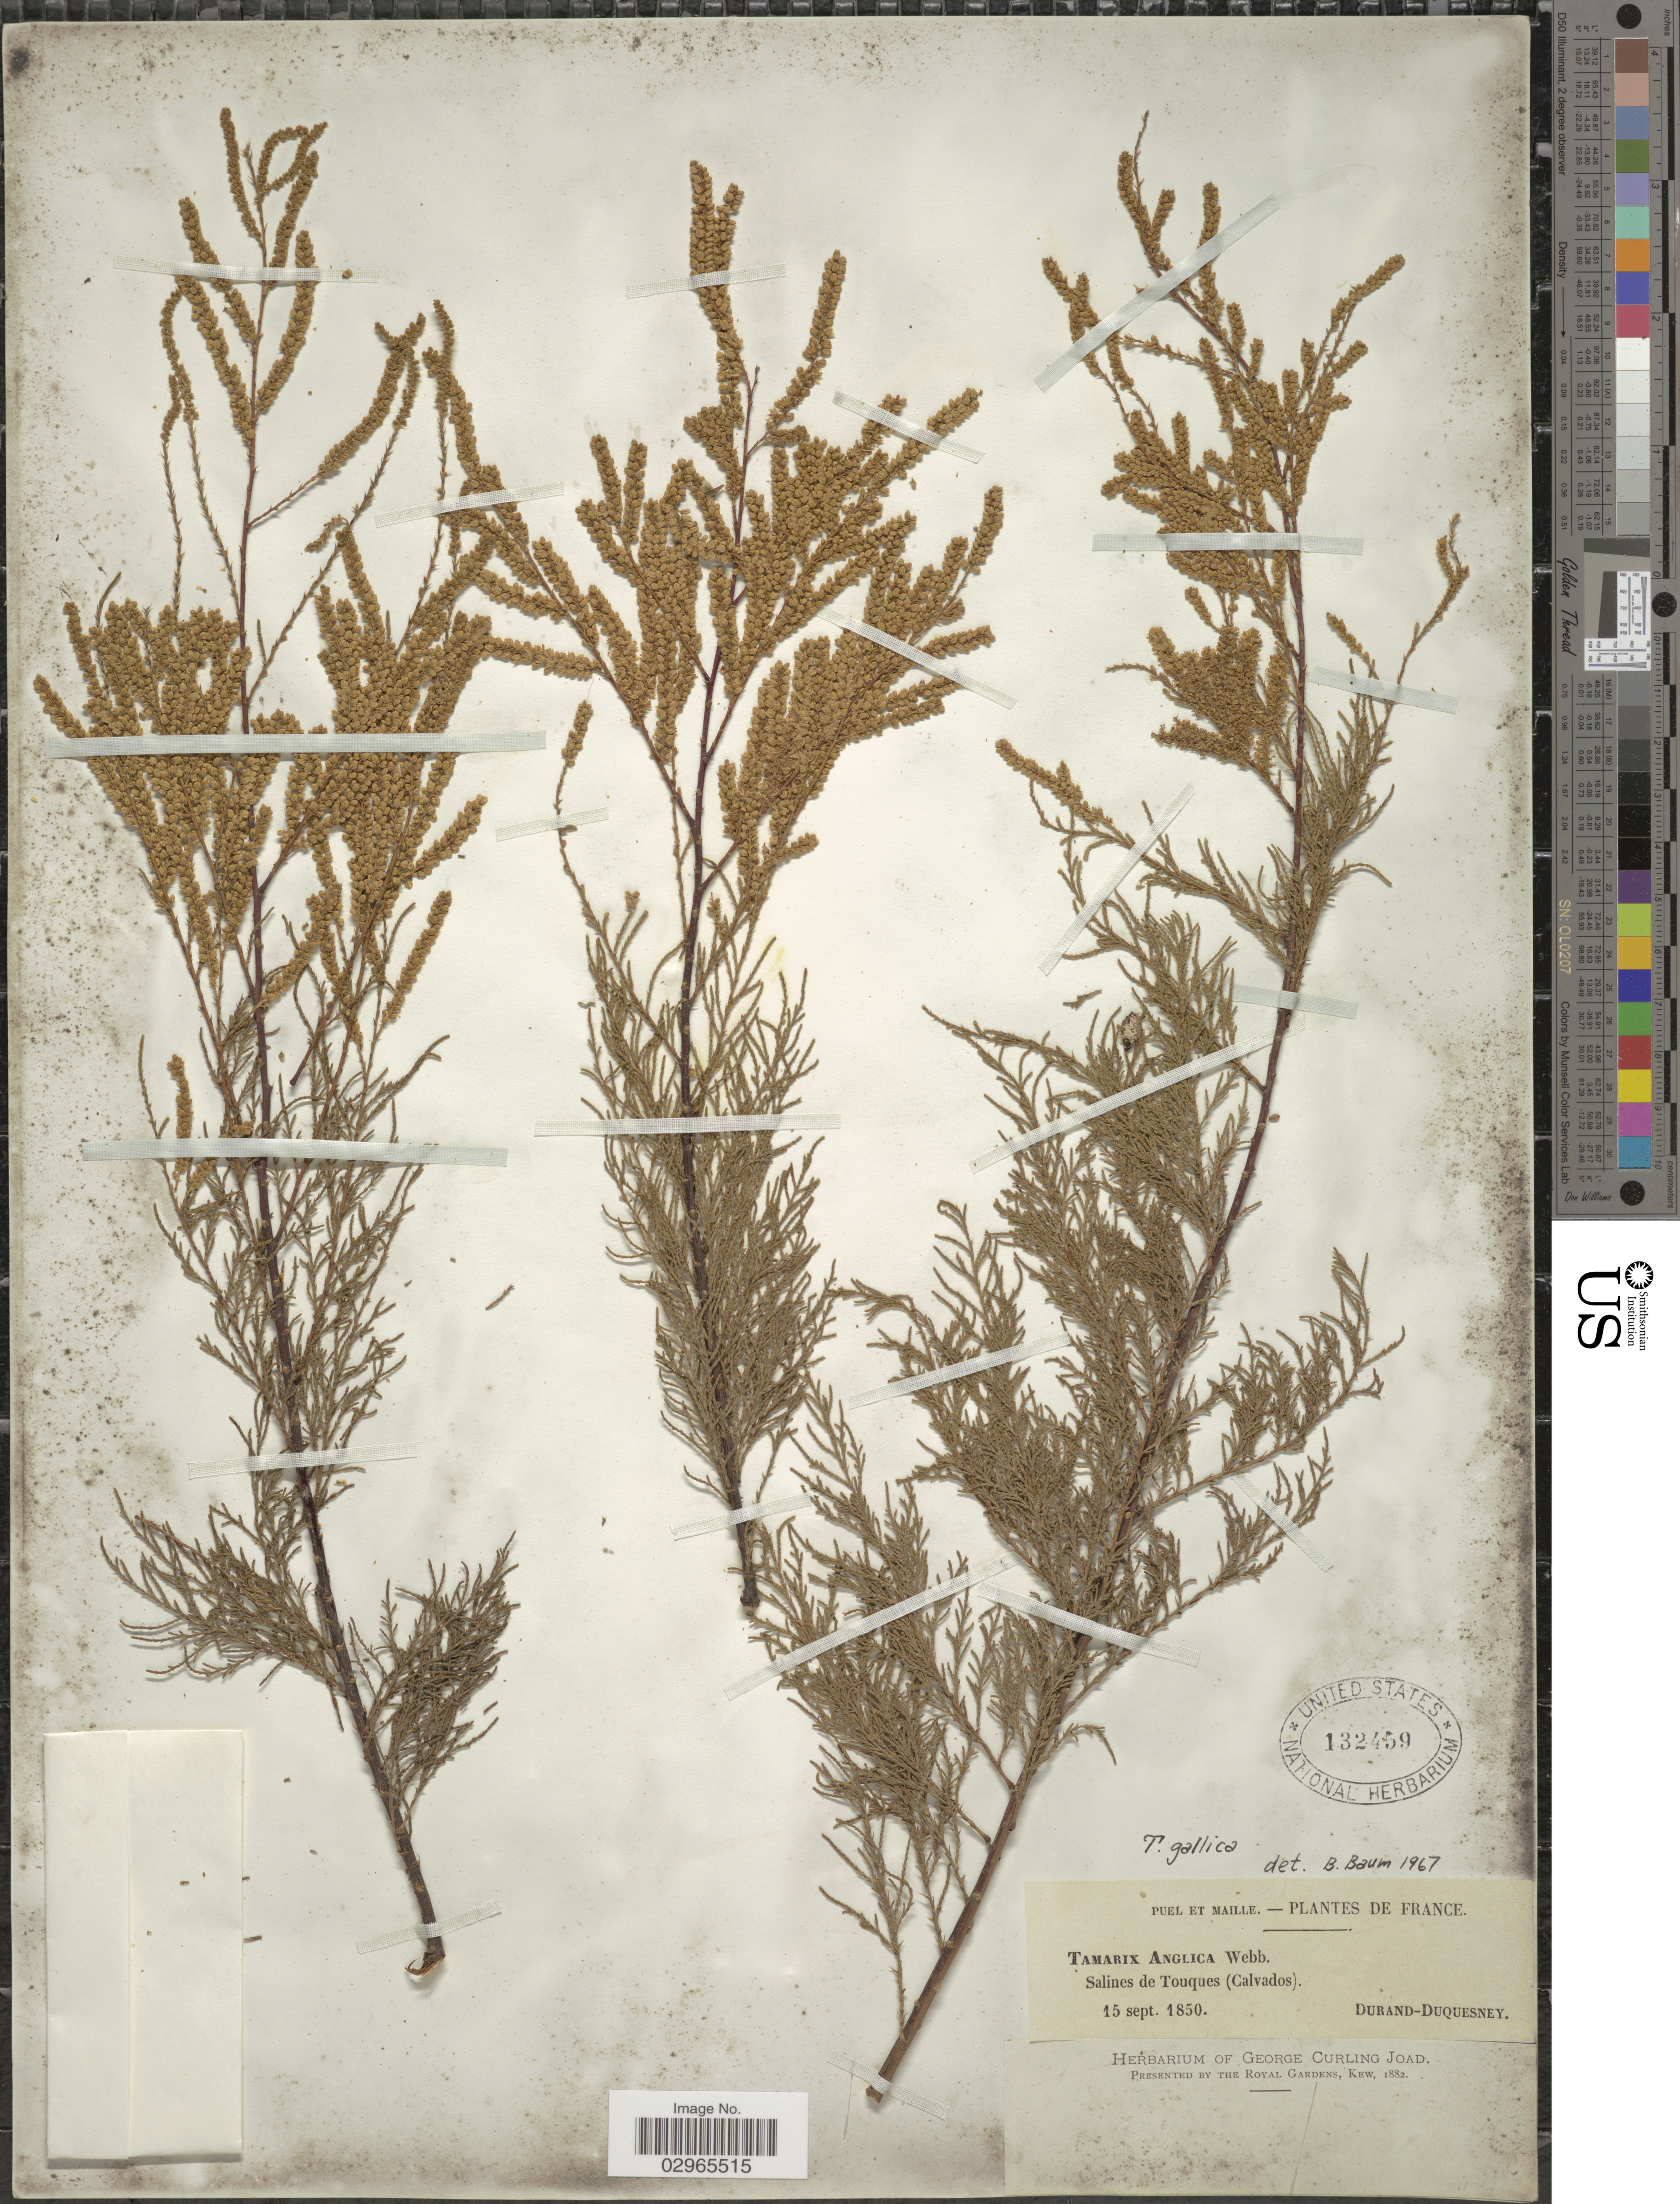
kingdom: Plantae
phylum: Tracheophyta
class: Magnoliopsida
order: Caryophyllales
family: Tamaricaceae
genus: Tamarix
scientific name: Tamarix gallica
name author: L.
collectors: Durand-Duquesney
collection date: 1850-09-15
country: France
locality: Salines de Touques (Calvados).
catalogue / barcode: US 132459